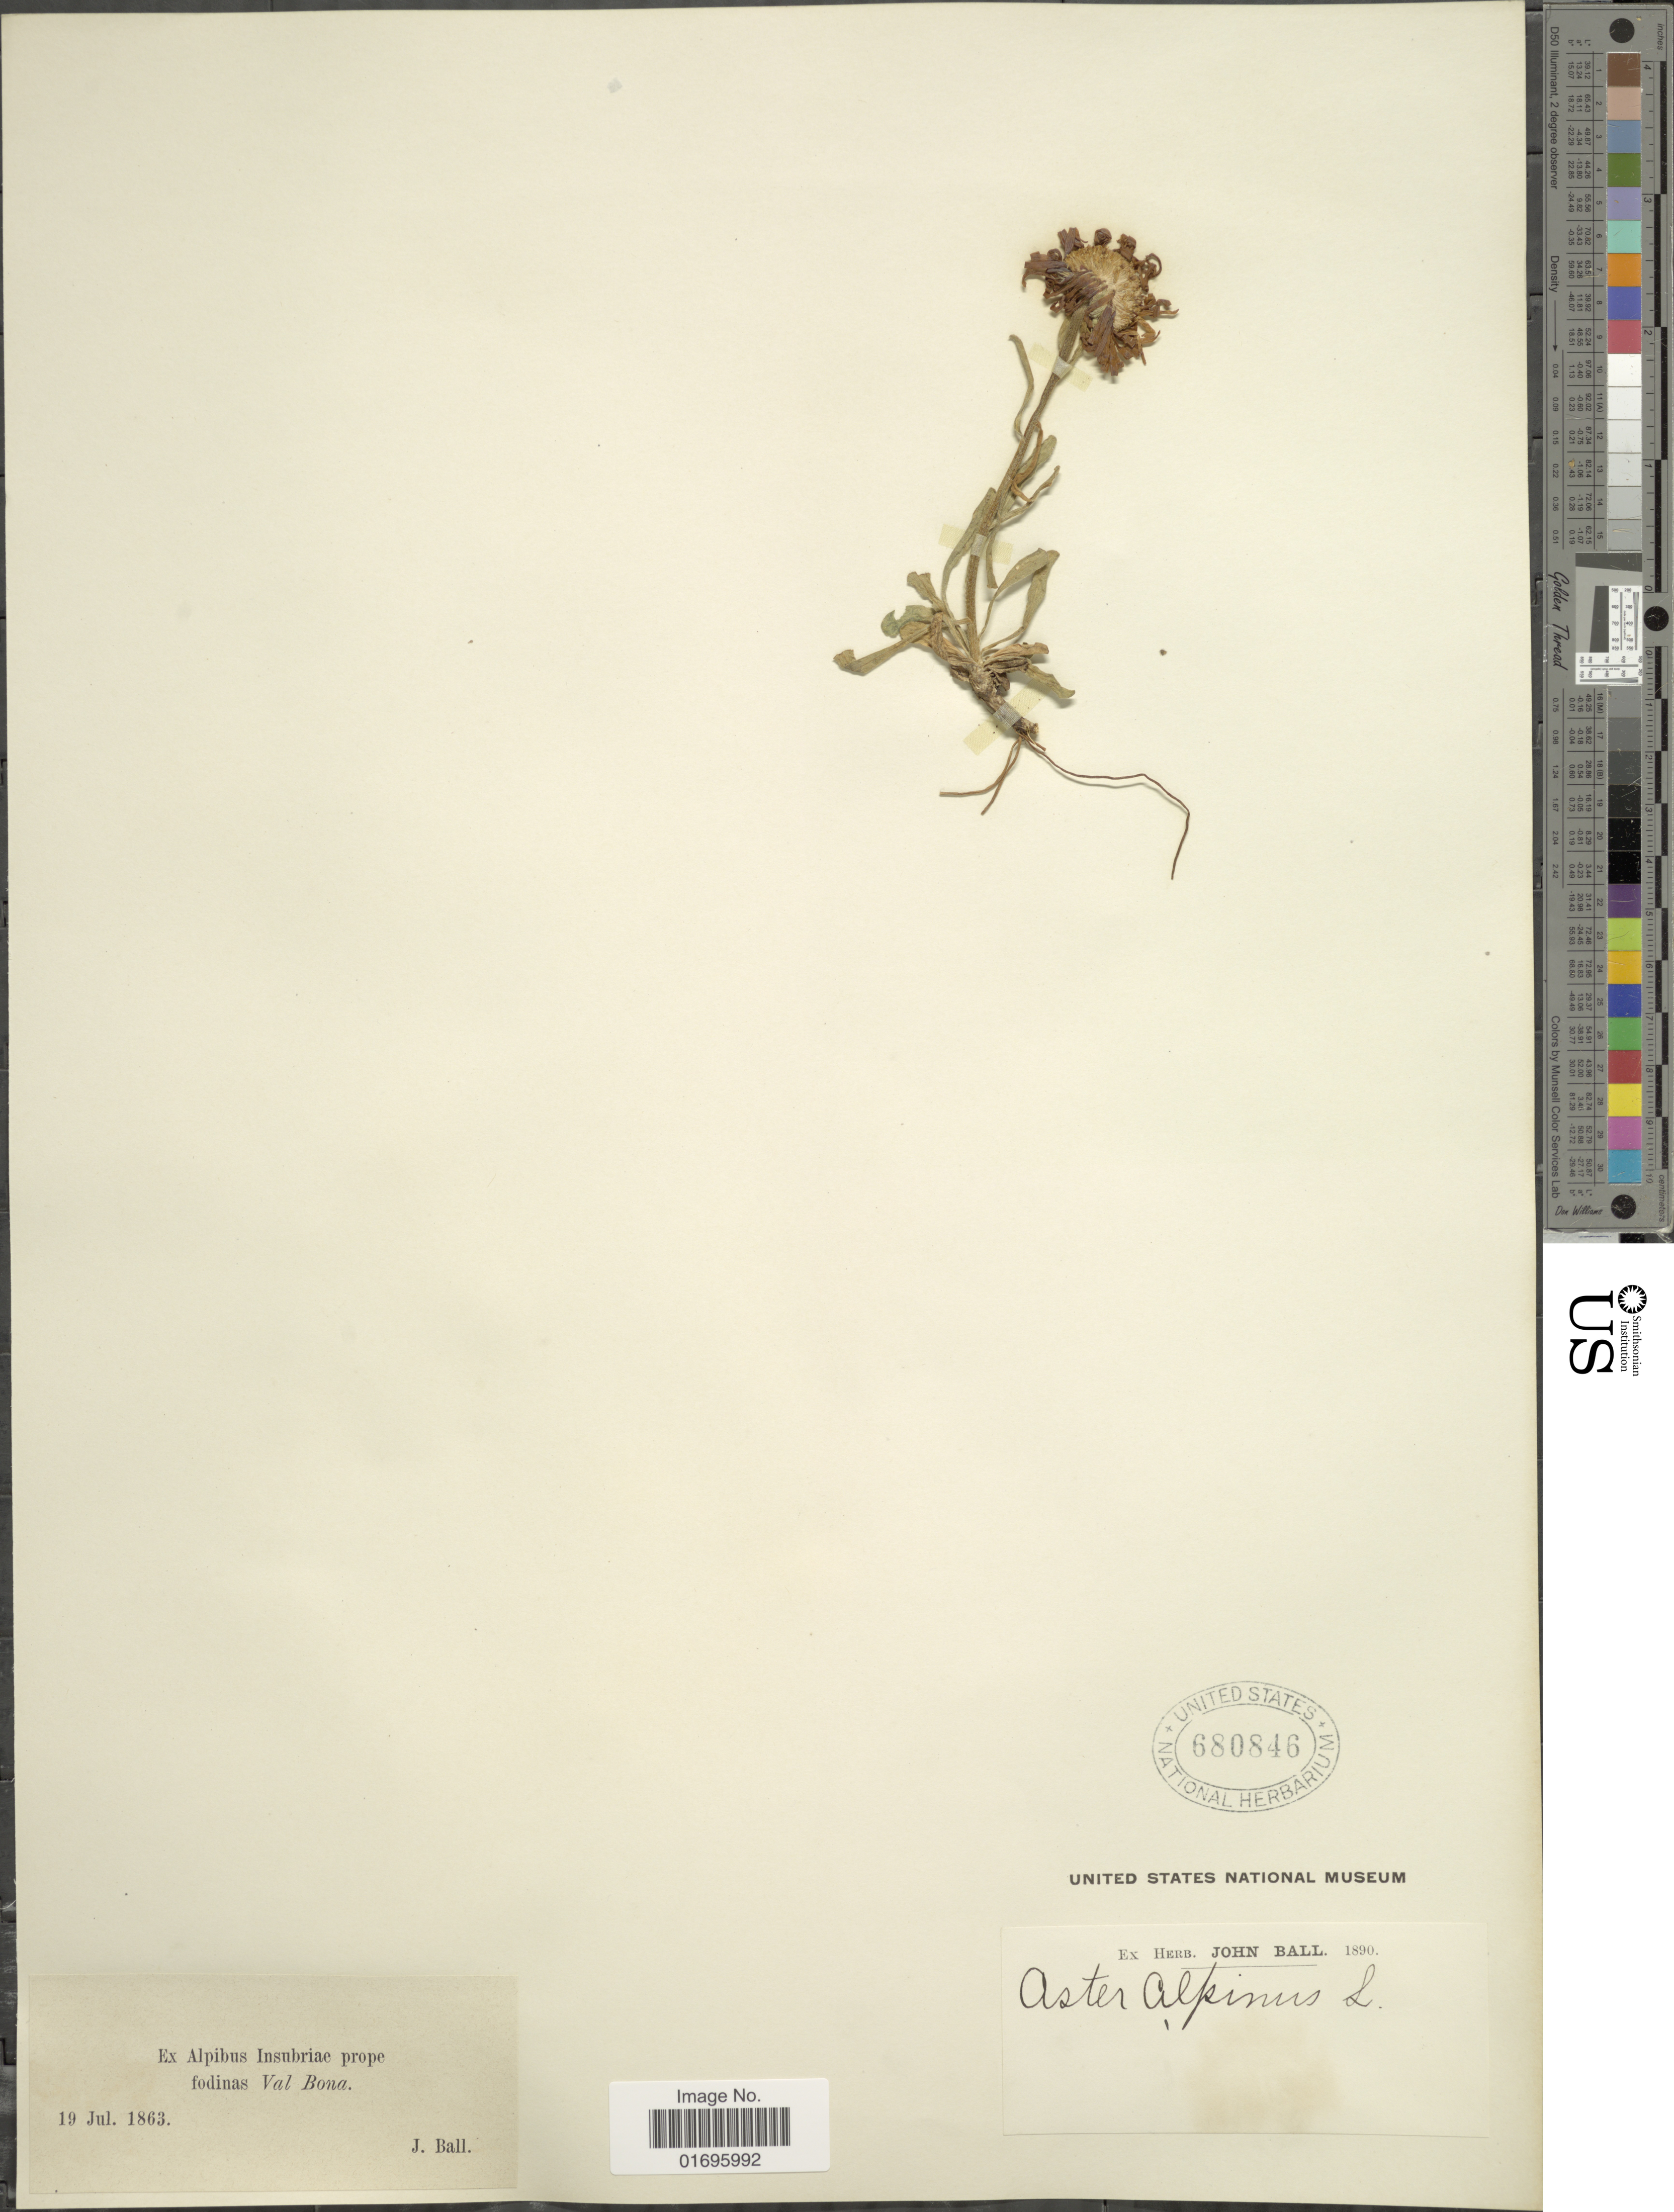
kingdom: Plantae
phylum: Tracheophyta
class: Magnoliopsida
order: Asterales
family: Asteraceae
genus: Aster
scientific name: Aster alpinus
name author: L.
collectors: J. Ball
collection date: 1863-07-19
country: Italy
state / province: Lombardy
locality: Ex Alpibus Insubriae prope fodinas Val Bona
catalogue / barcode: US 680846